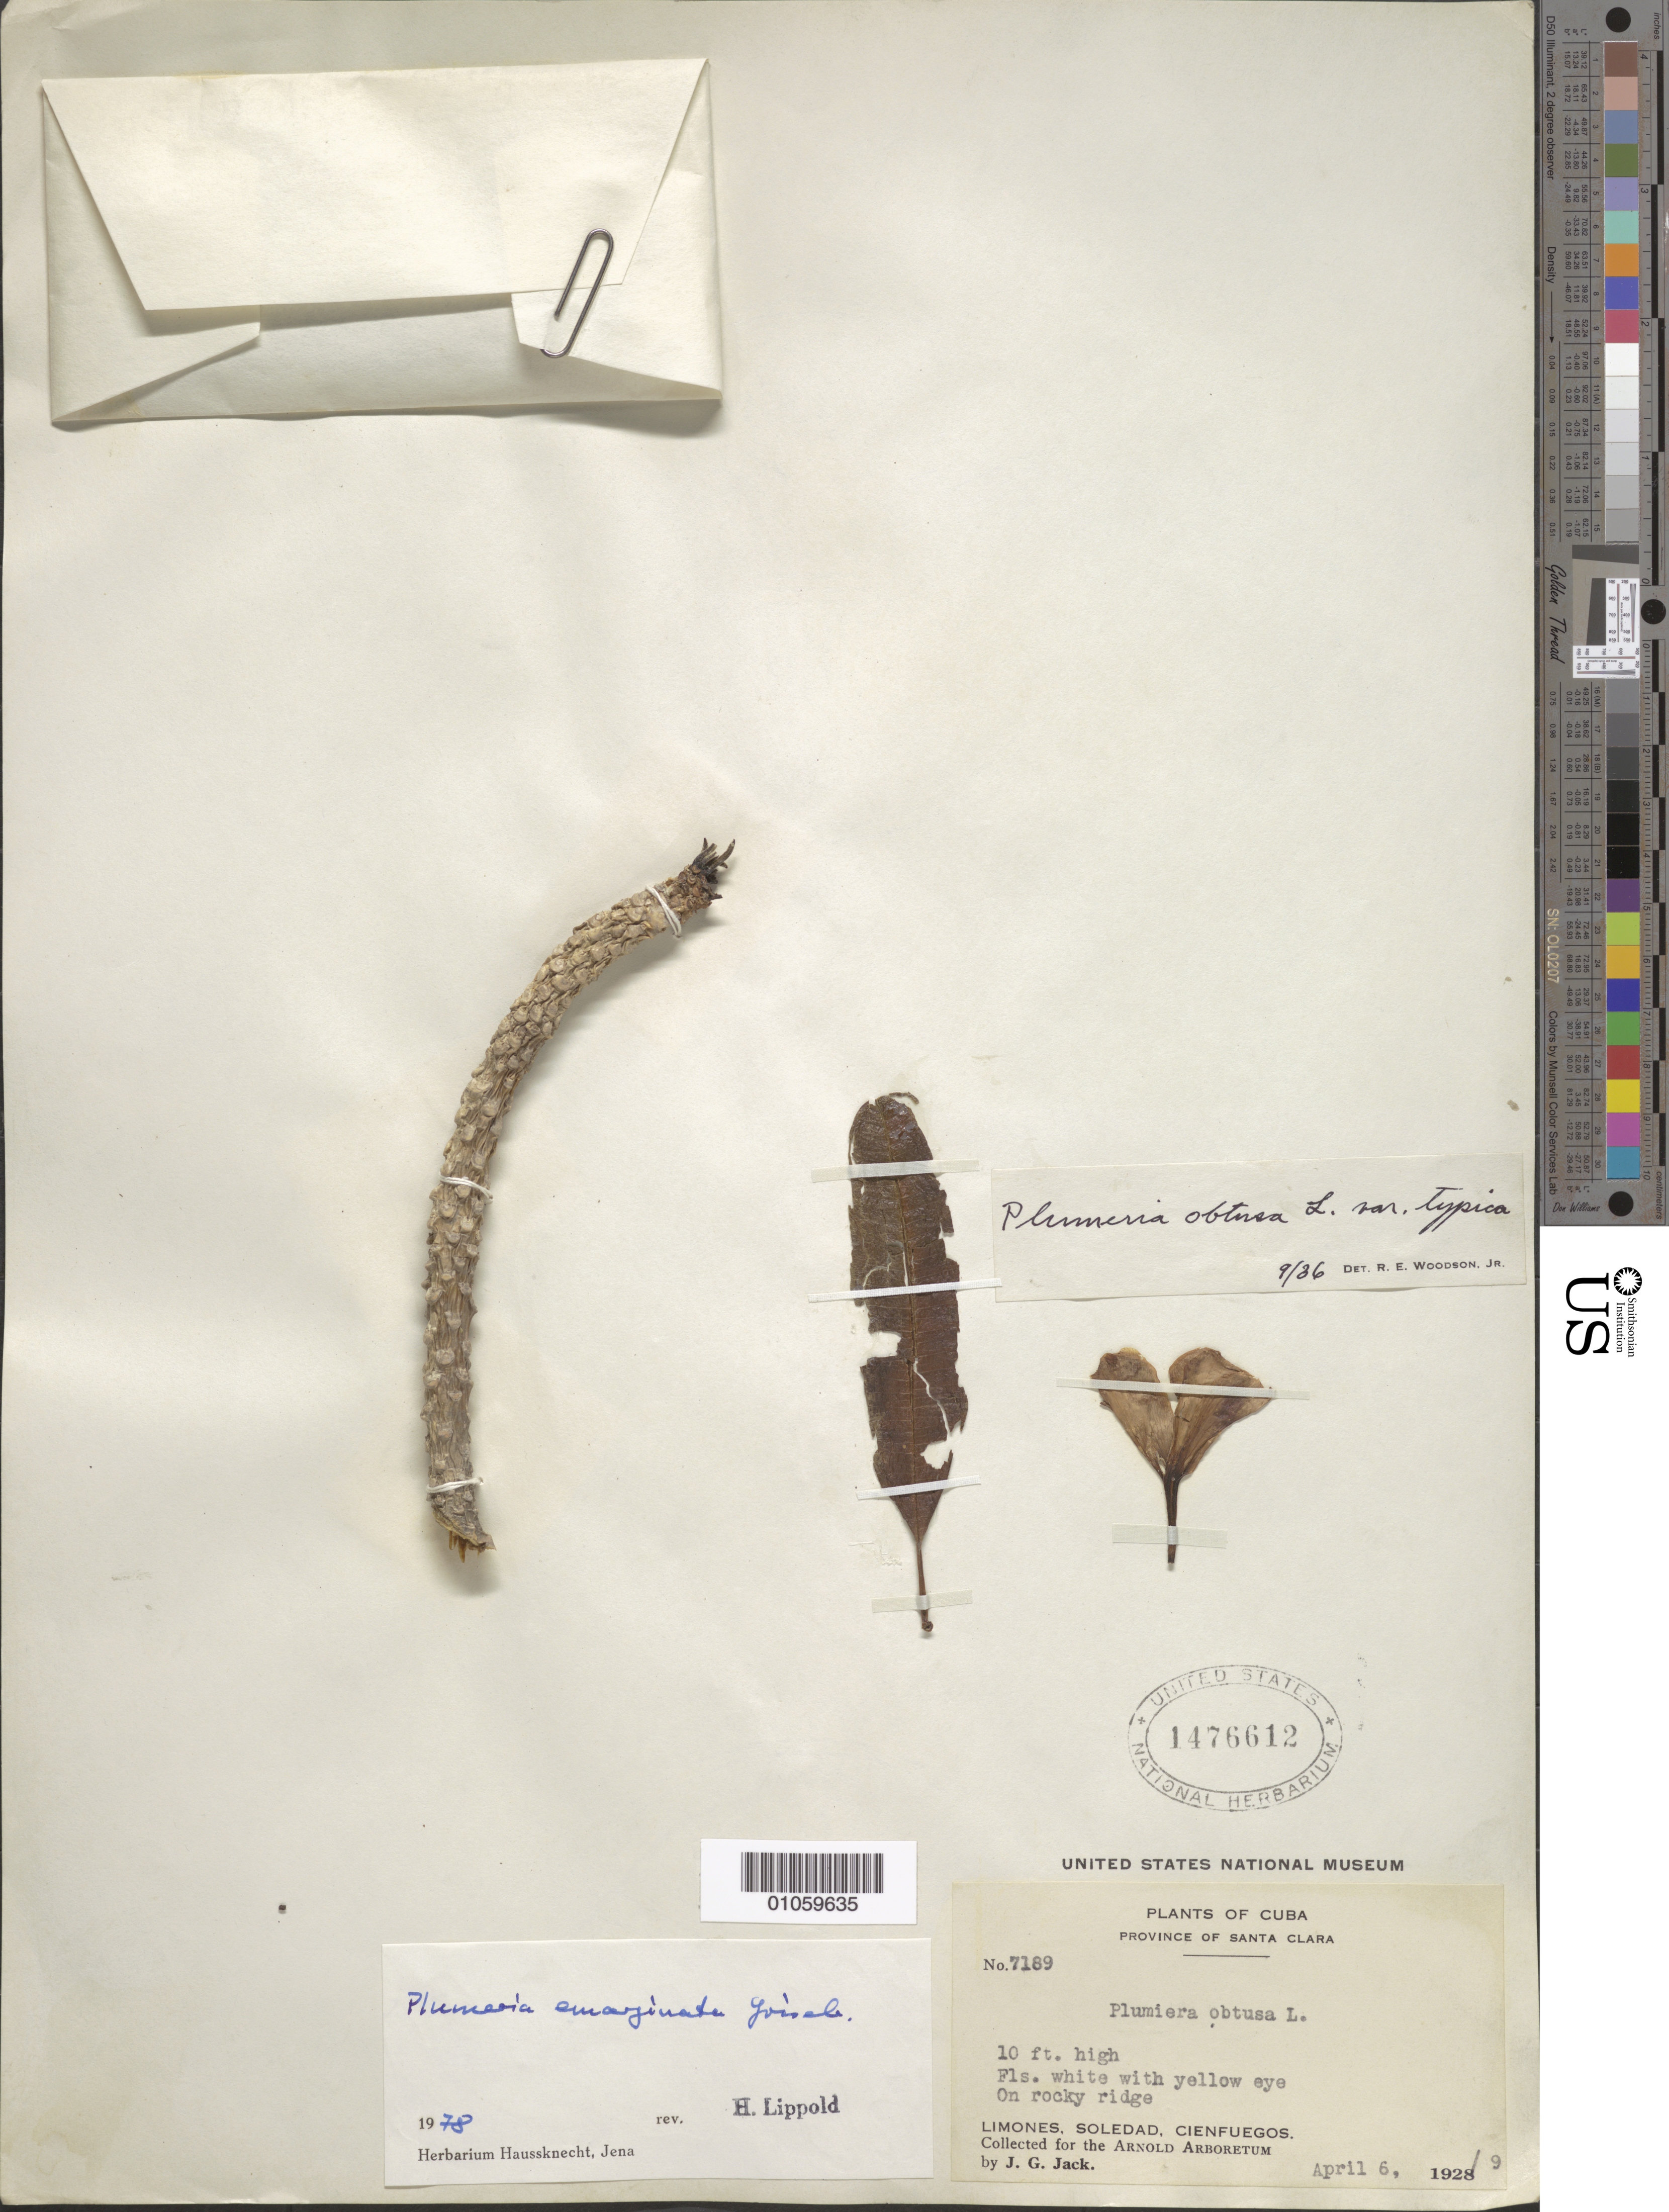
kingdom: Plantae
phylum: Tracheophyta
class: Magnoliopsida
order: Gentianales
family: Apocynaceae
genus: Plumeria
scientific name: Plumeria emarginata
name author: Griseb.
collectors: J. G. Jack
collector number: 7189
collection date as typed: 06 Apr 1929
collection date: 1929-04-06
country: Cuba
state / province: Cienfuegos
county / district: Santa Clara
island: Cuba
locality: Limones, Soledad, Cienfuegos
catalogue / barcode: US 1476612